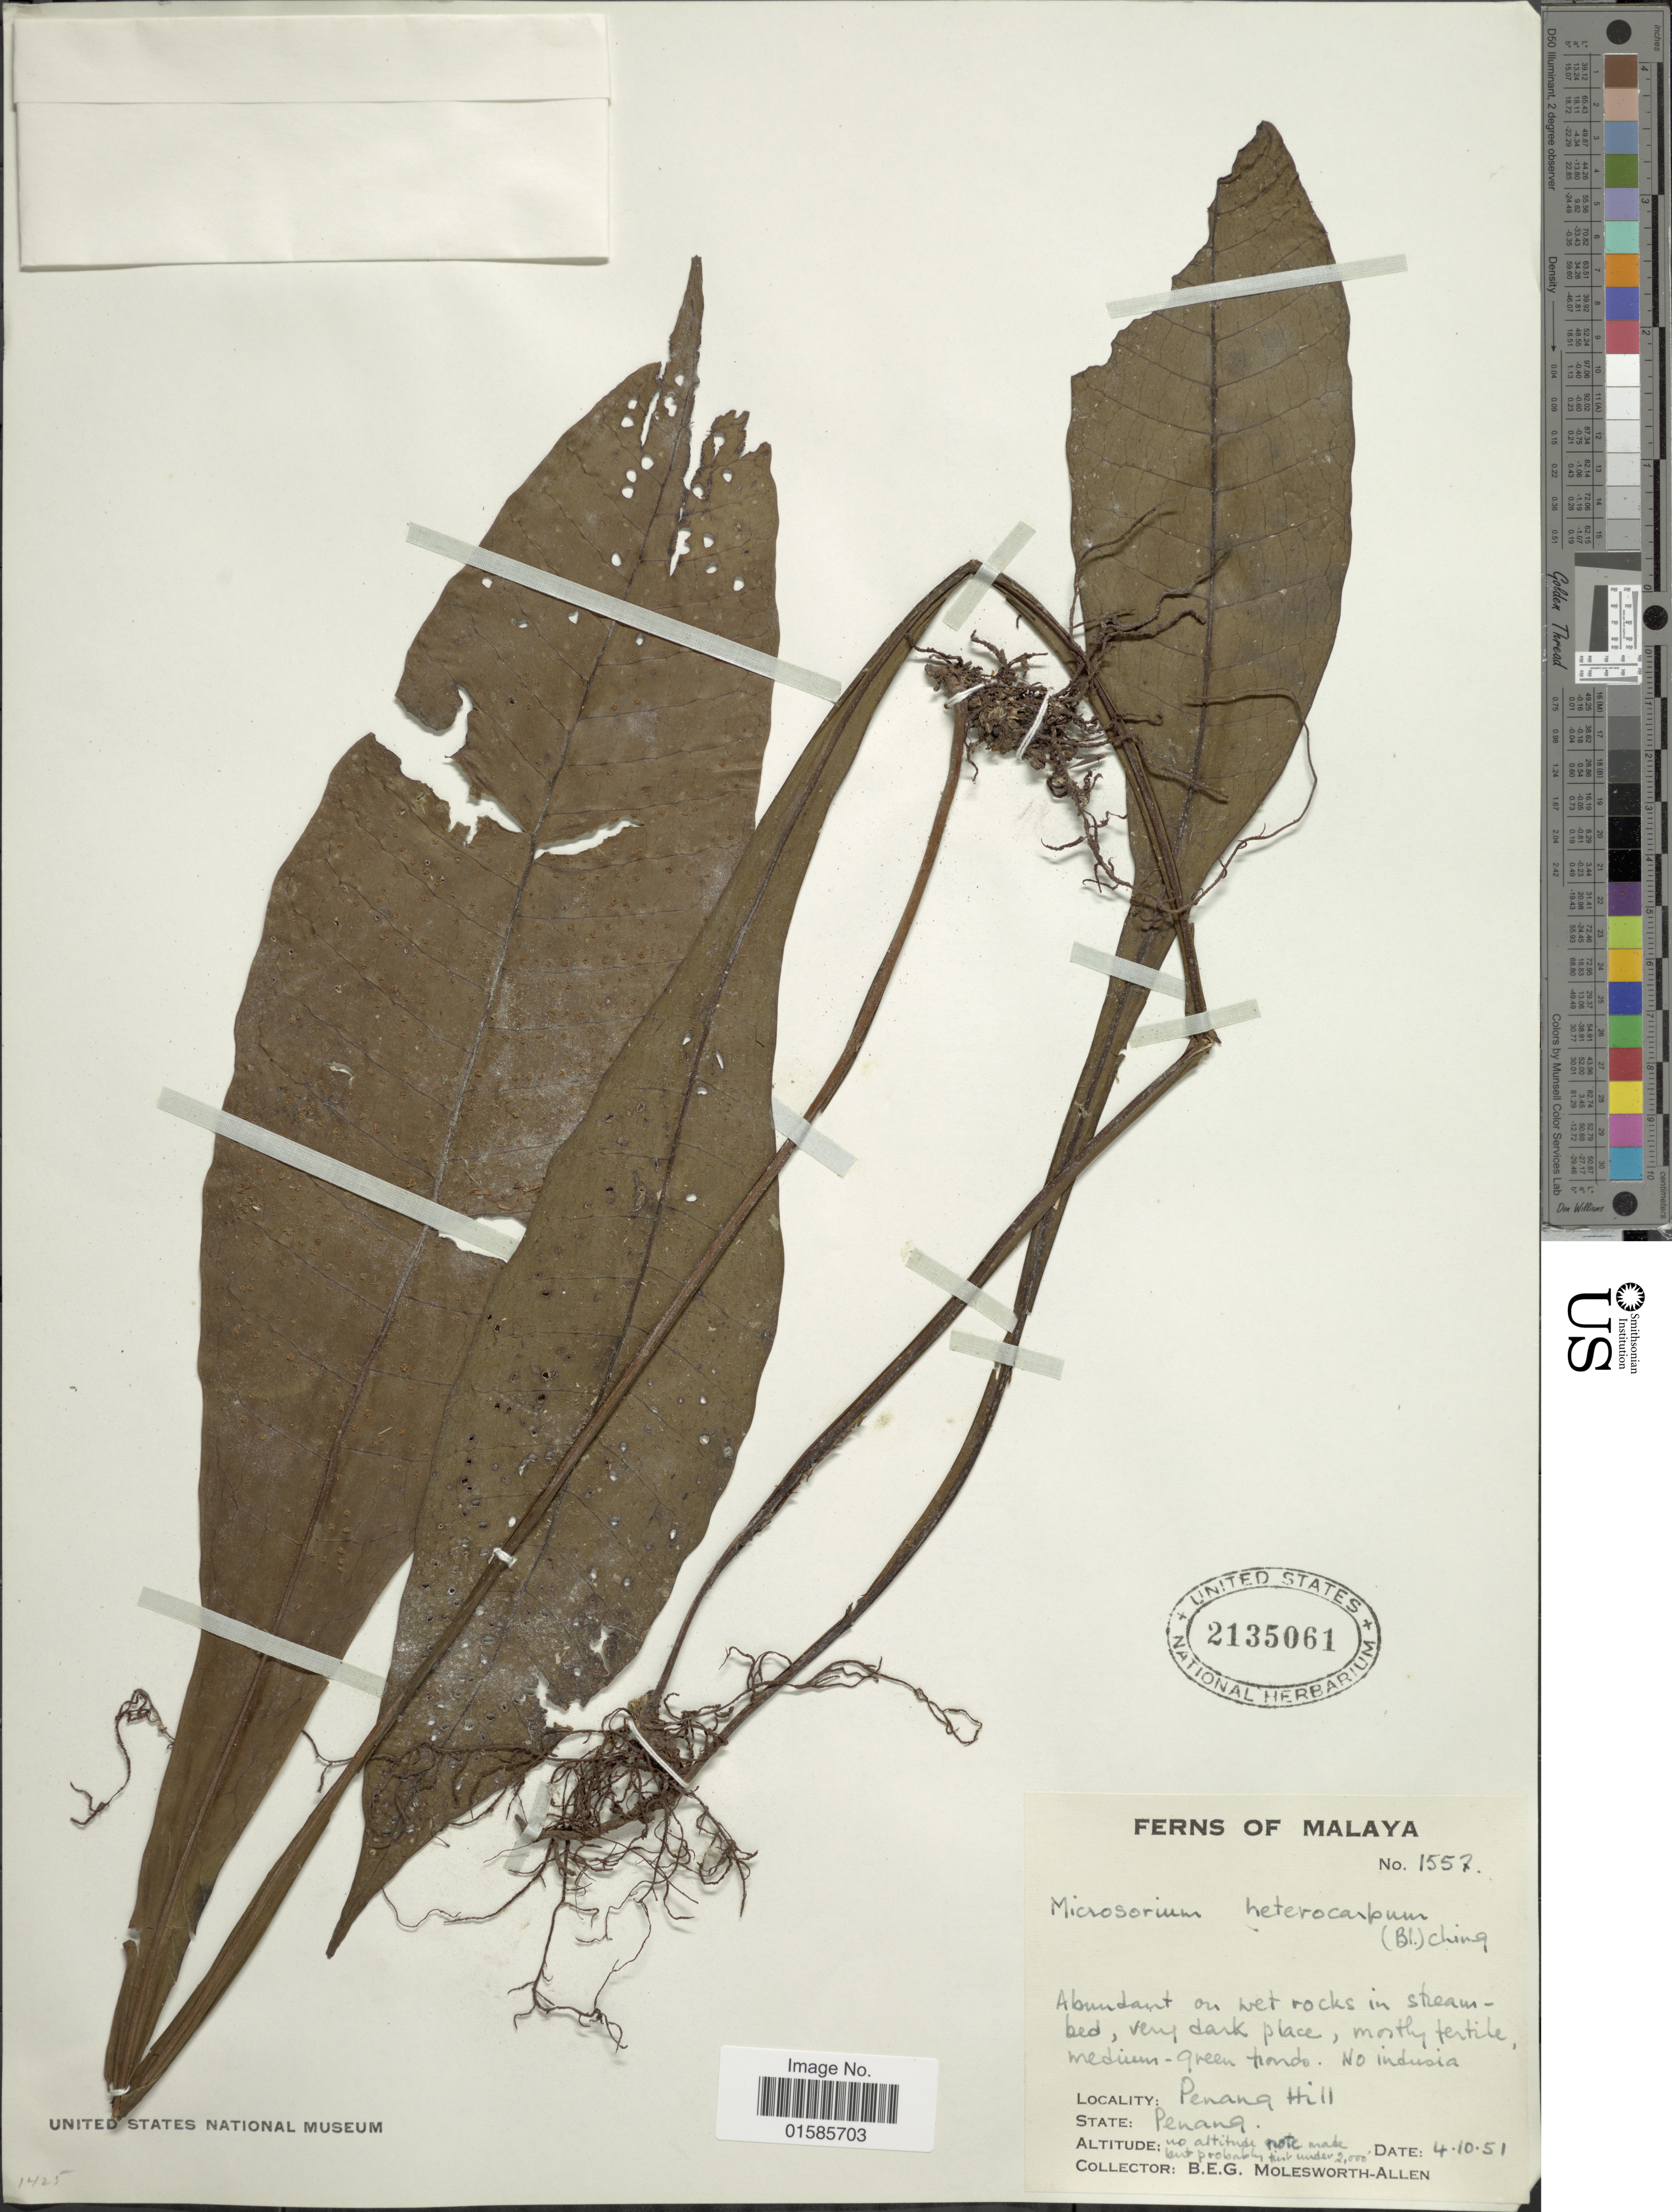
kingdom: Plantae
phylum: Tracheophyta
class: Polypodiopsida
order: Polypodiales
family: Polypodiaceae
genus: Microsorum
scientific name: Microsorum heterocarpum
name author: (Blume) Ching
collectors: B. E. G. Molesworth-Allen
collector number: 1557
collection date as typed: Transcribed d/m/y: 4/10/51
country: Malaysia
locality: Malaya, Penanh Hill, State: Penang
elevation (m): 610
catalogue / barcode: US 2135061